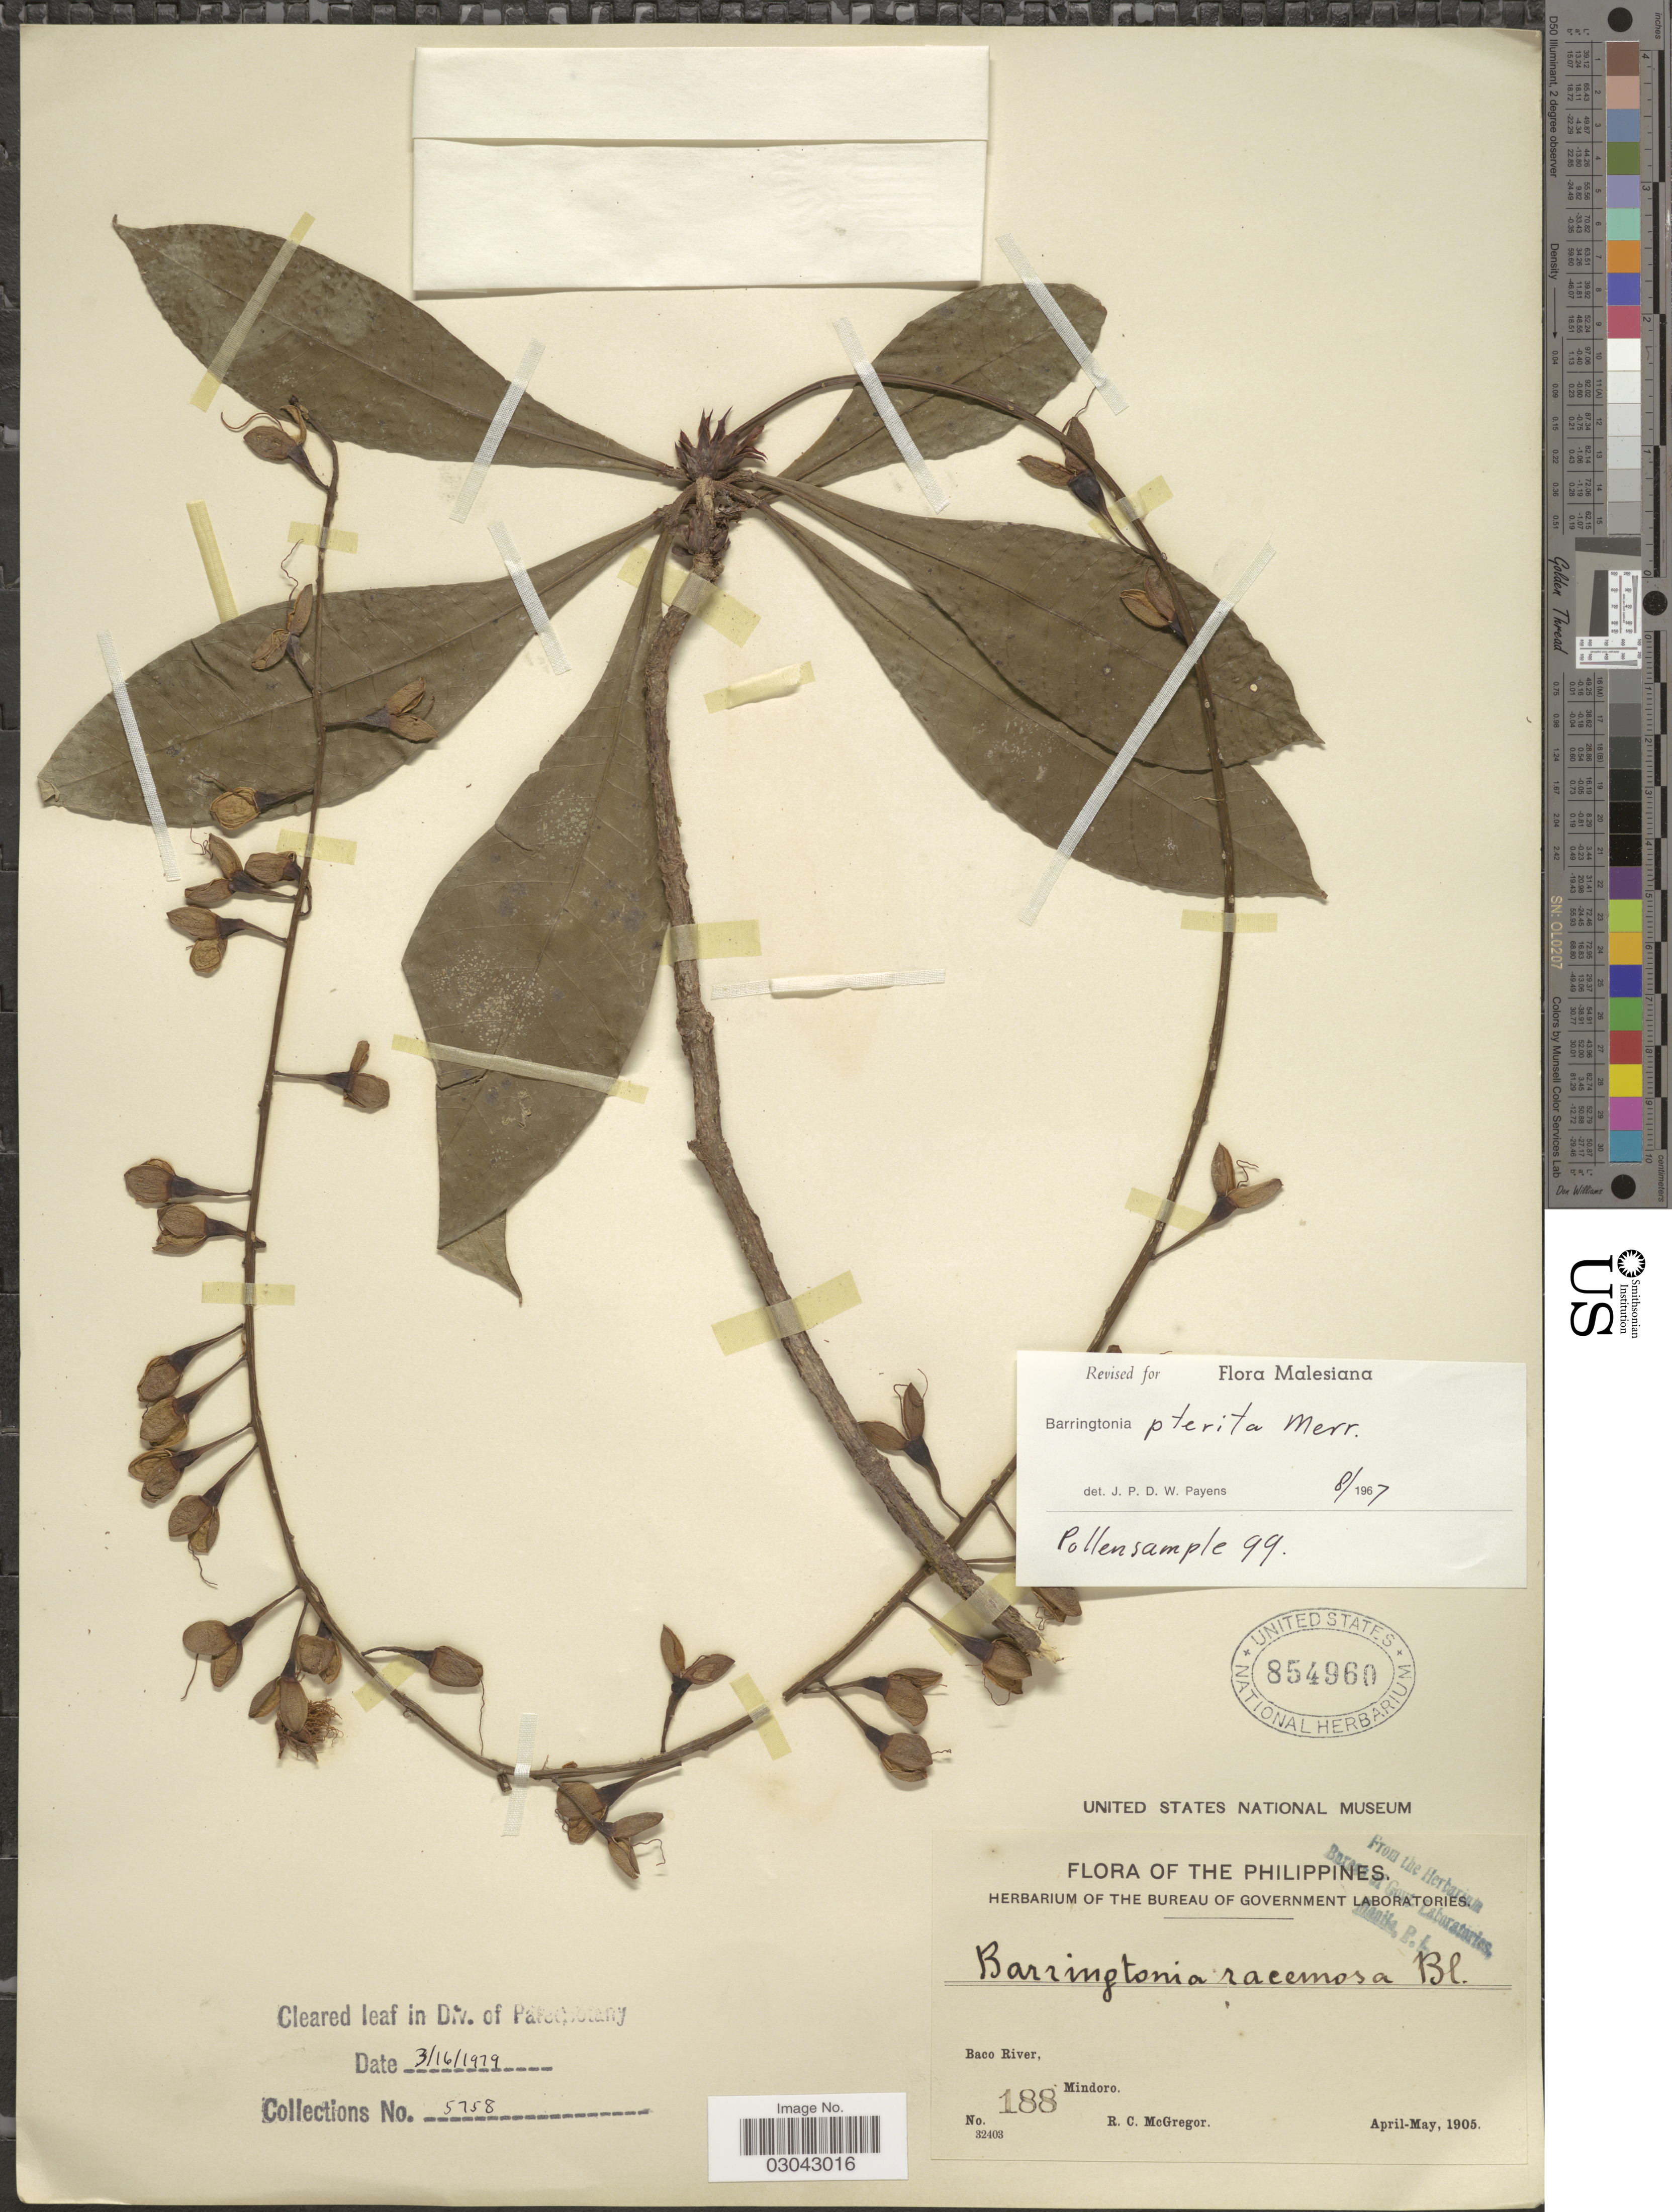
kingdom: Plantae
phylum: Tracheophyta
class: Magnoliopsida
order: Ericales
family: Lecythidaceae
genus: Barringtonia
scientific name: Barringtonia pterita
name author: Merr.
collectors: R. C. McGregor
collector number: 188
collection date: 1905-04/1905-05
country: Philippines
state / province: Mimaropa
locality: Baco River, Mindoro.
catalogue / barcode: US 854960